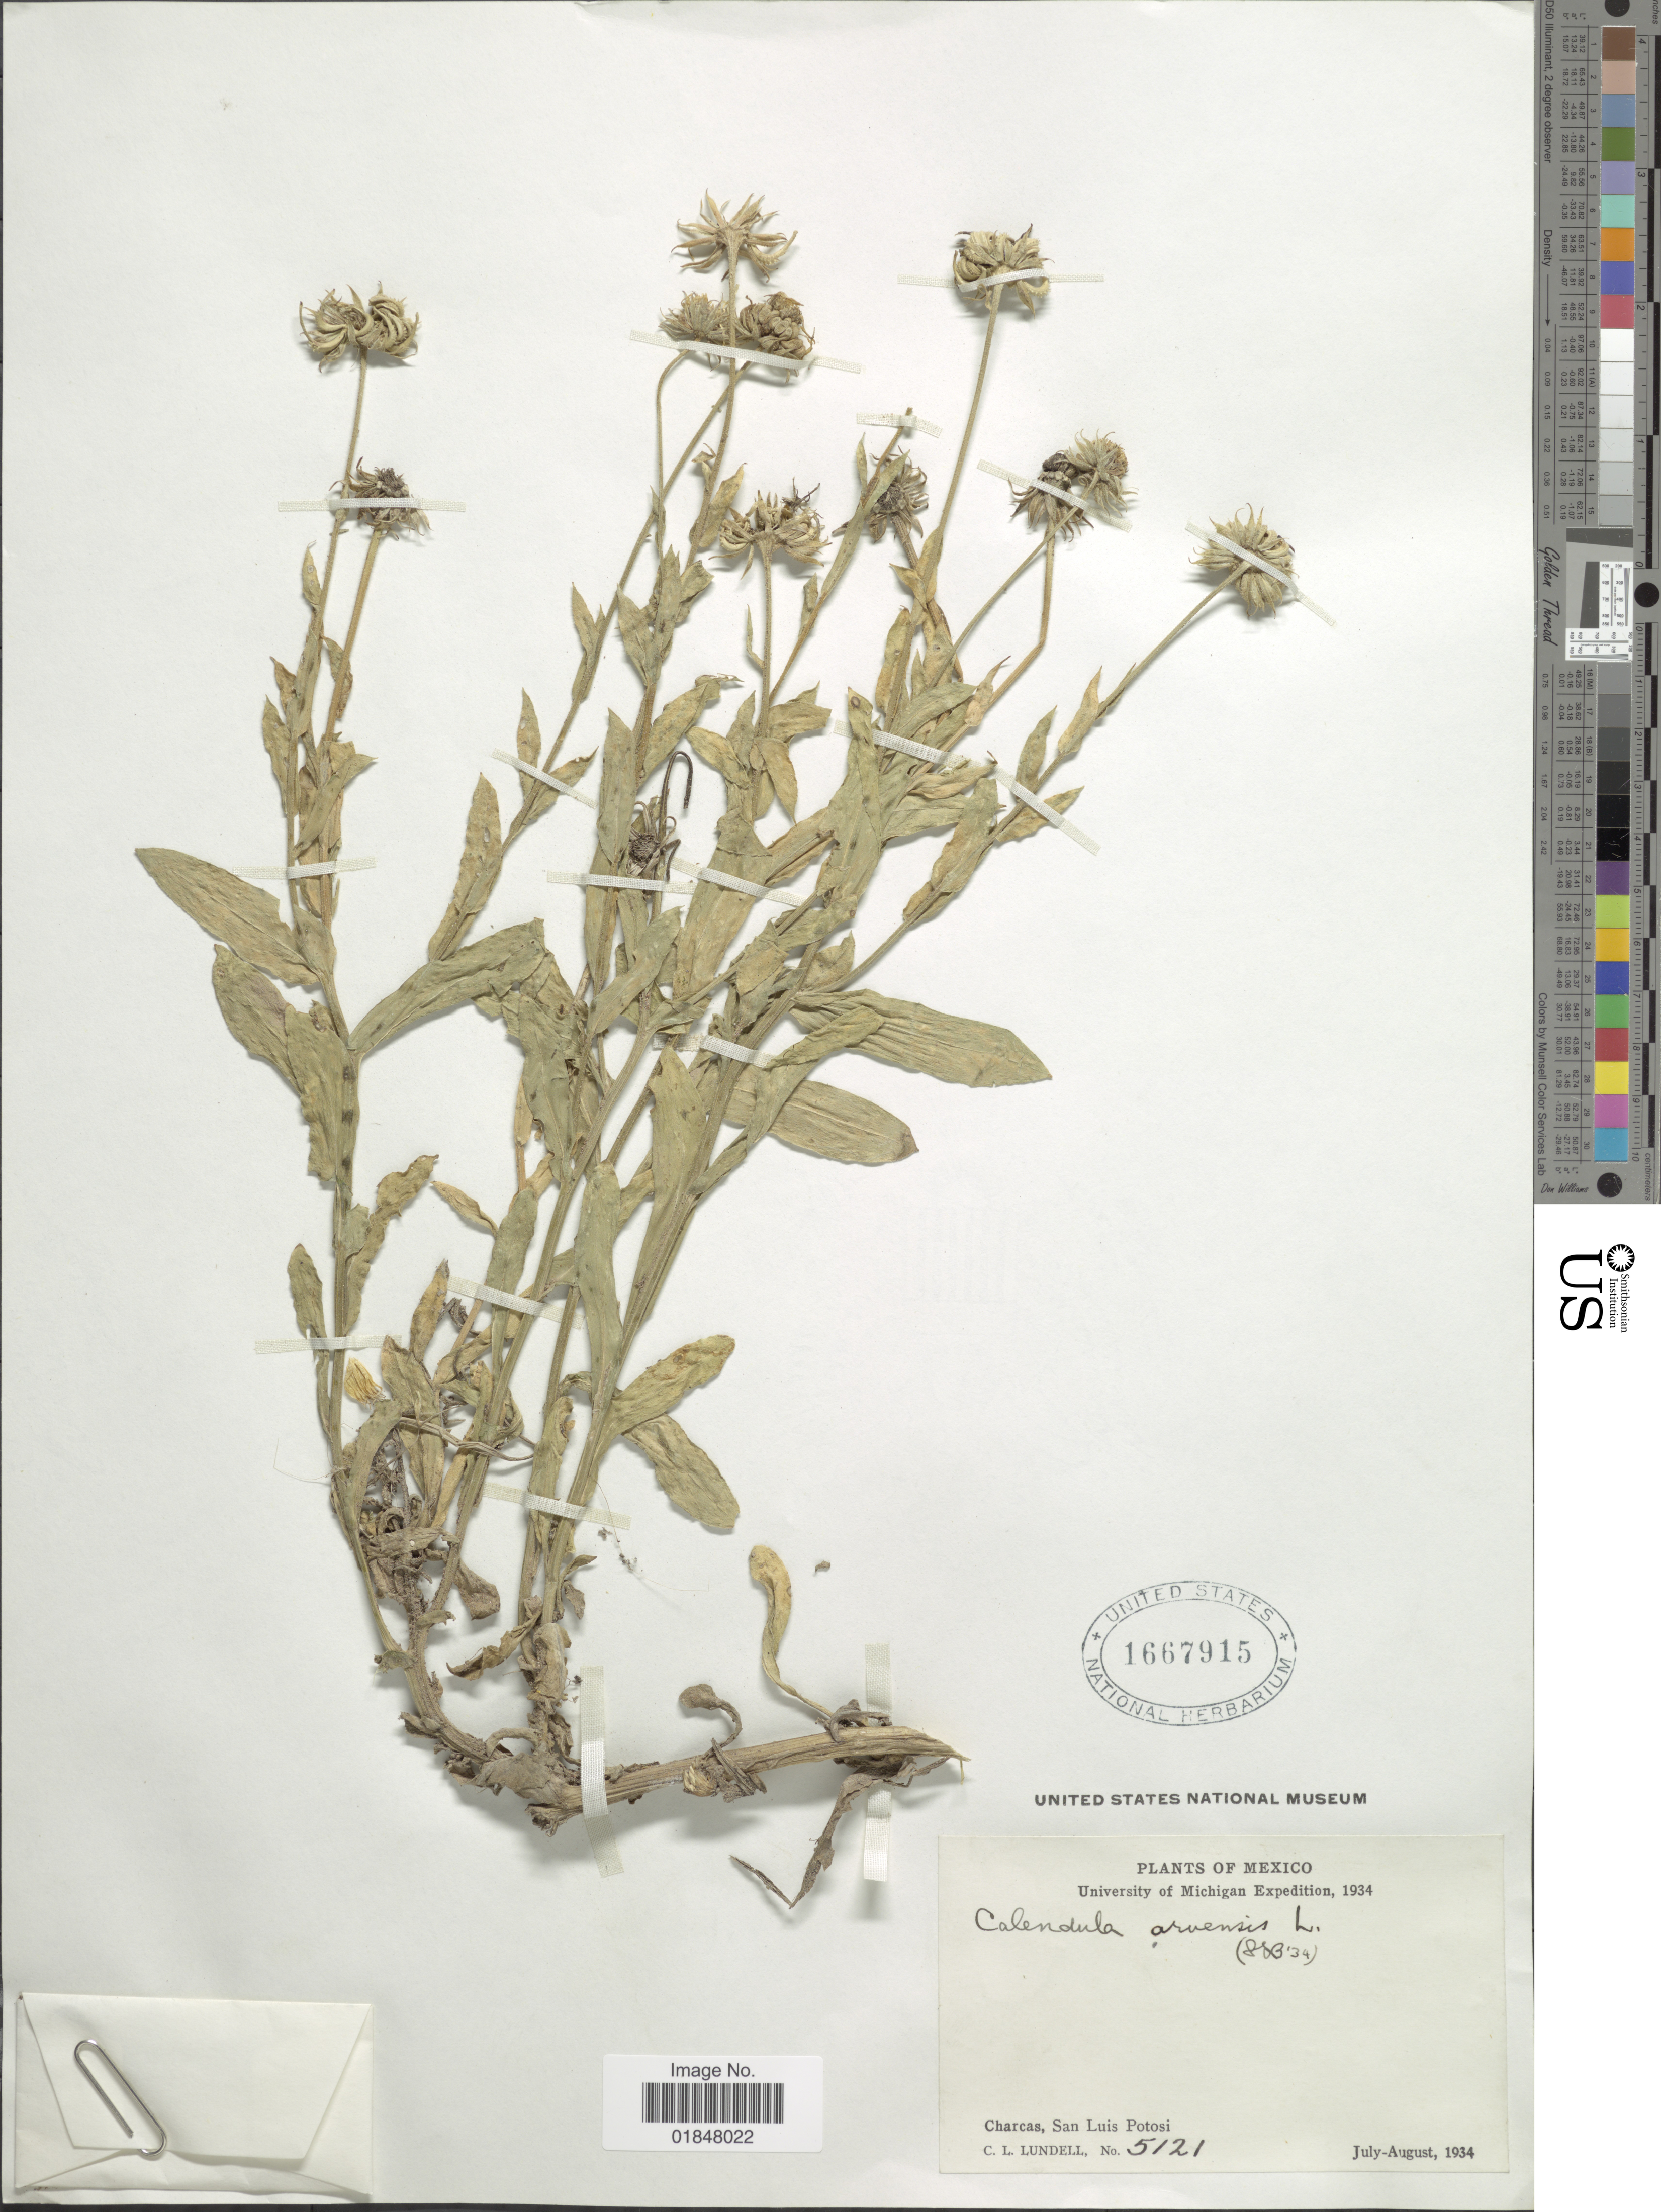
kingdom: Plantae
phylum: Tracheophyta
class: Magnoliopsida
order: Asterales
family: Asteraceae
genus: Calendula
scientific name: Calendula arvensis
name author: L.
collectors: C. L. Lundell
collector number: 5121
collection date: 1934-07/1934-08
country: Mexico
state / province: San Luis Potosí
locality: Charcas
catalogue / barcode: US 1667915